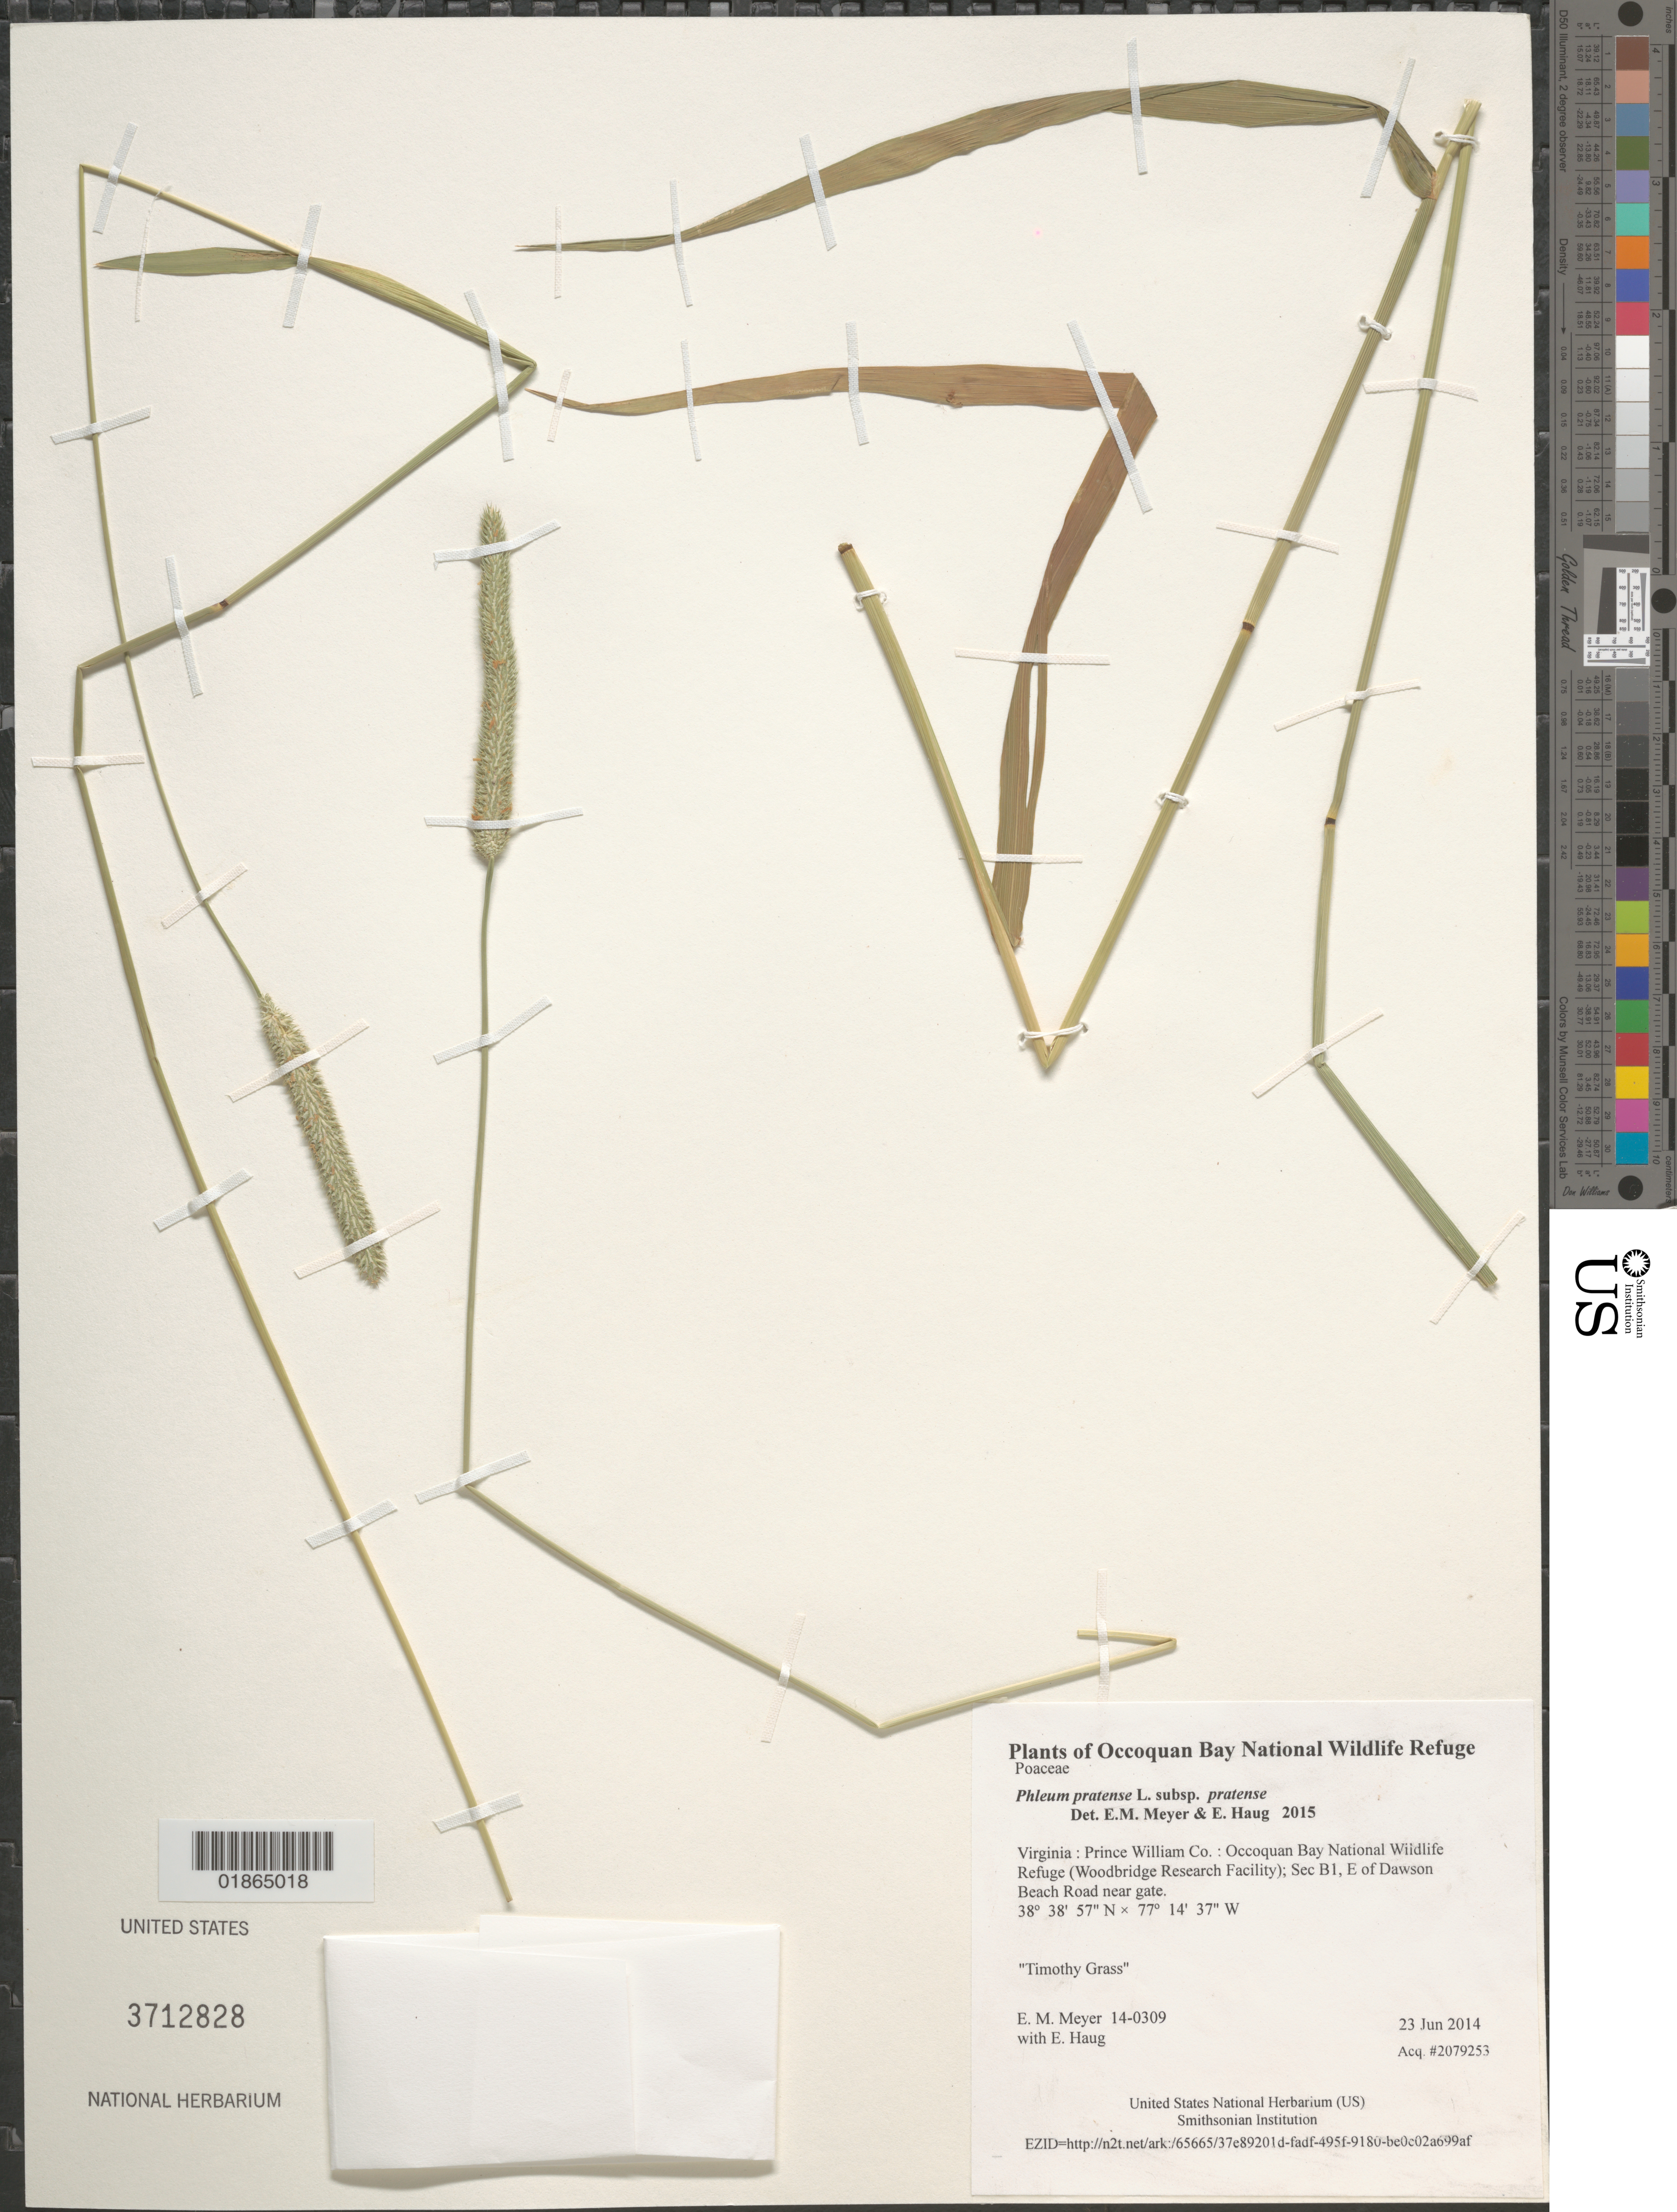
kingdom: Plantae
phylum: Tracheophyta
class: Liliopsida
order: Poales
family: Poaceae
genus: Phleum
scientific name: Phleum pratense subsp. pratense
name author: L.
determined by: Meyer, E. M.; Haug, E.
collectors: E. M. Meyer & E. Haug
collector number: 14-0309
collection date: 2014-06-23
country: United States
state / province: Virginia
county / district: Prince William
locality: Occoquan Bay National Wildlife Refuge (Woodbridge Research Facility); Sec B1, E of Dawson Beach Road near gate.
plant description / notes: Timothy Grass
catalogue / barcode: US 3712828